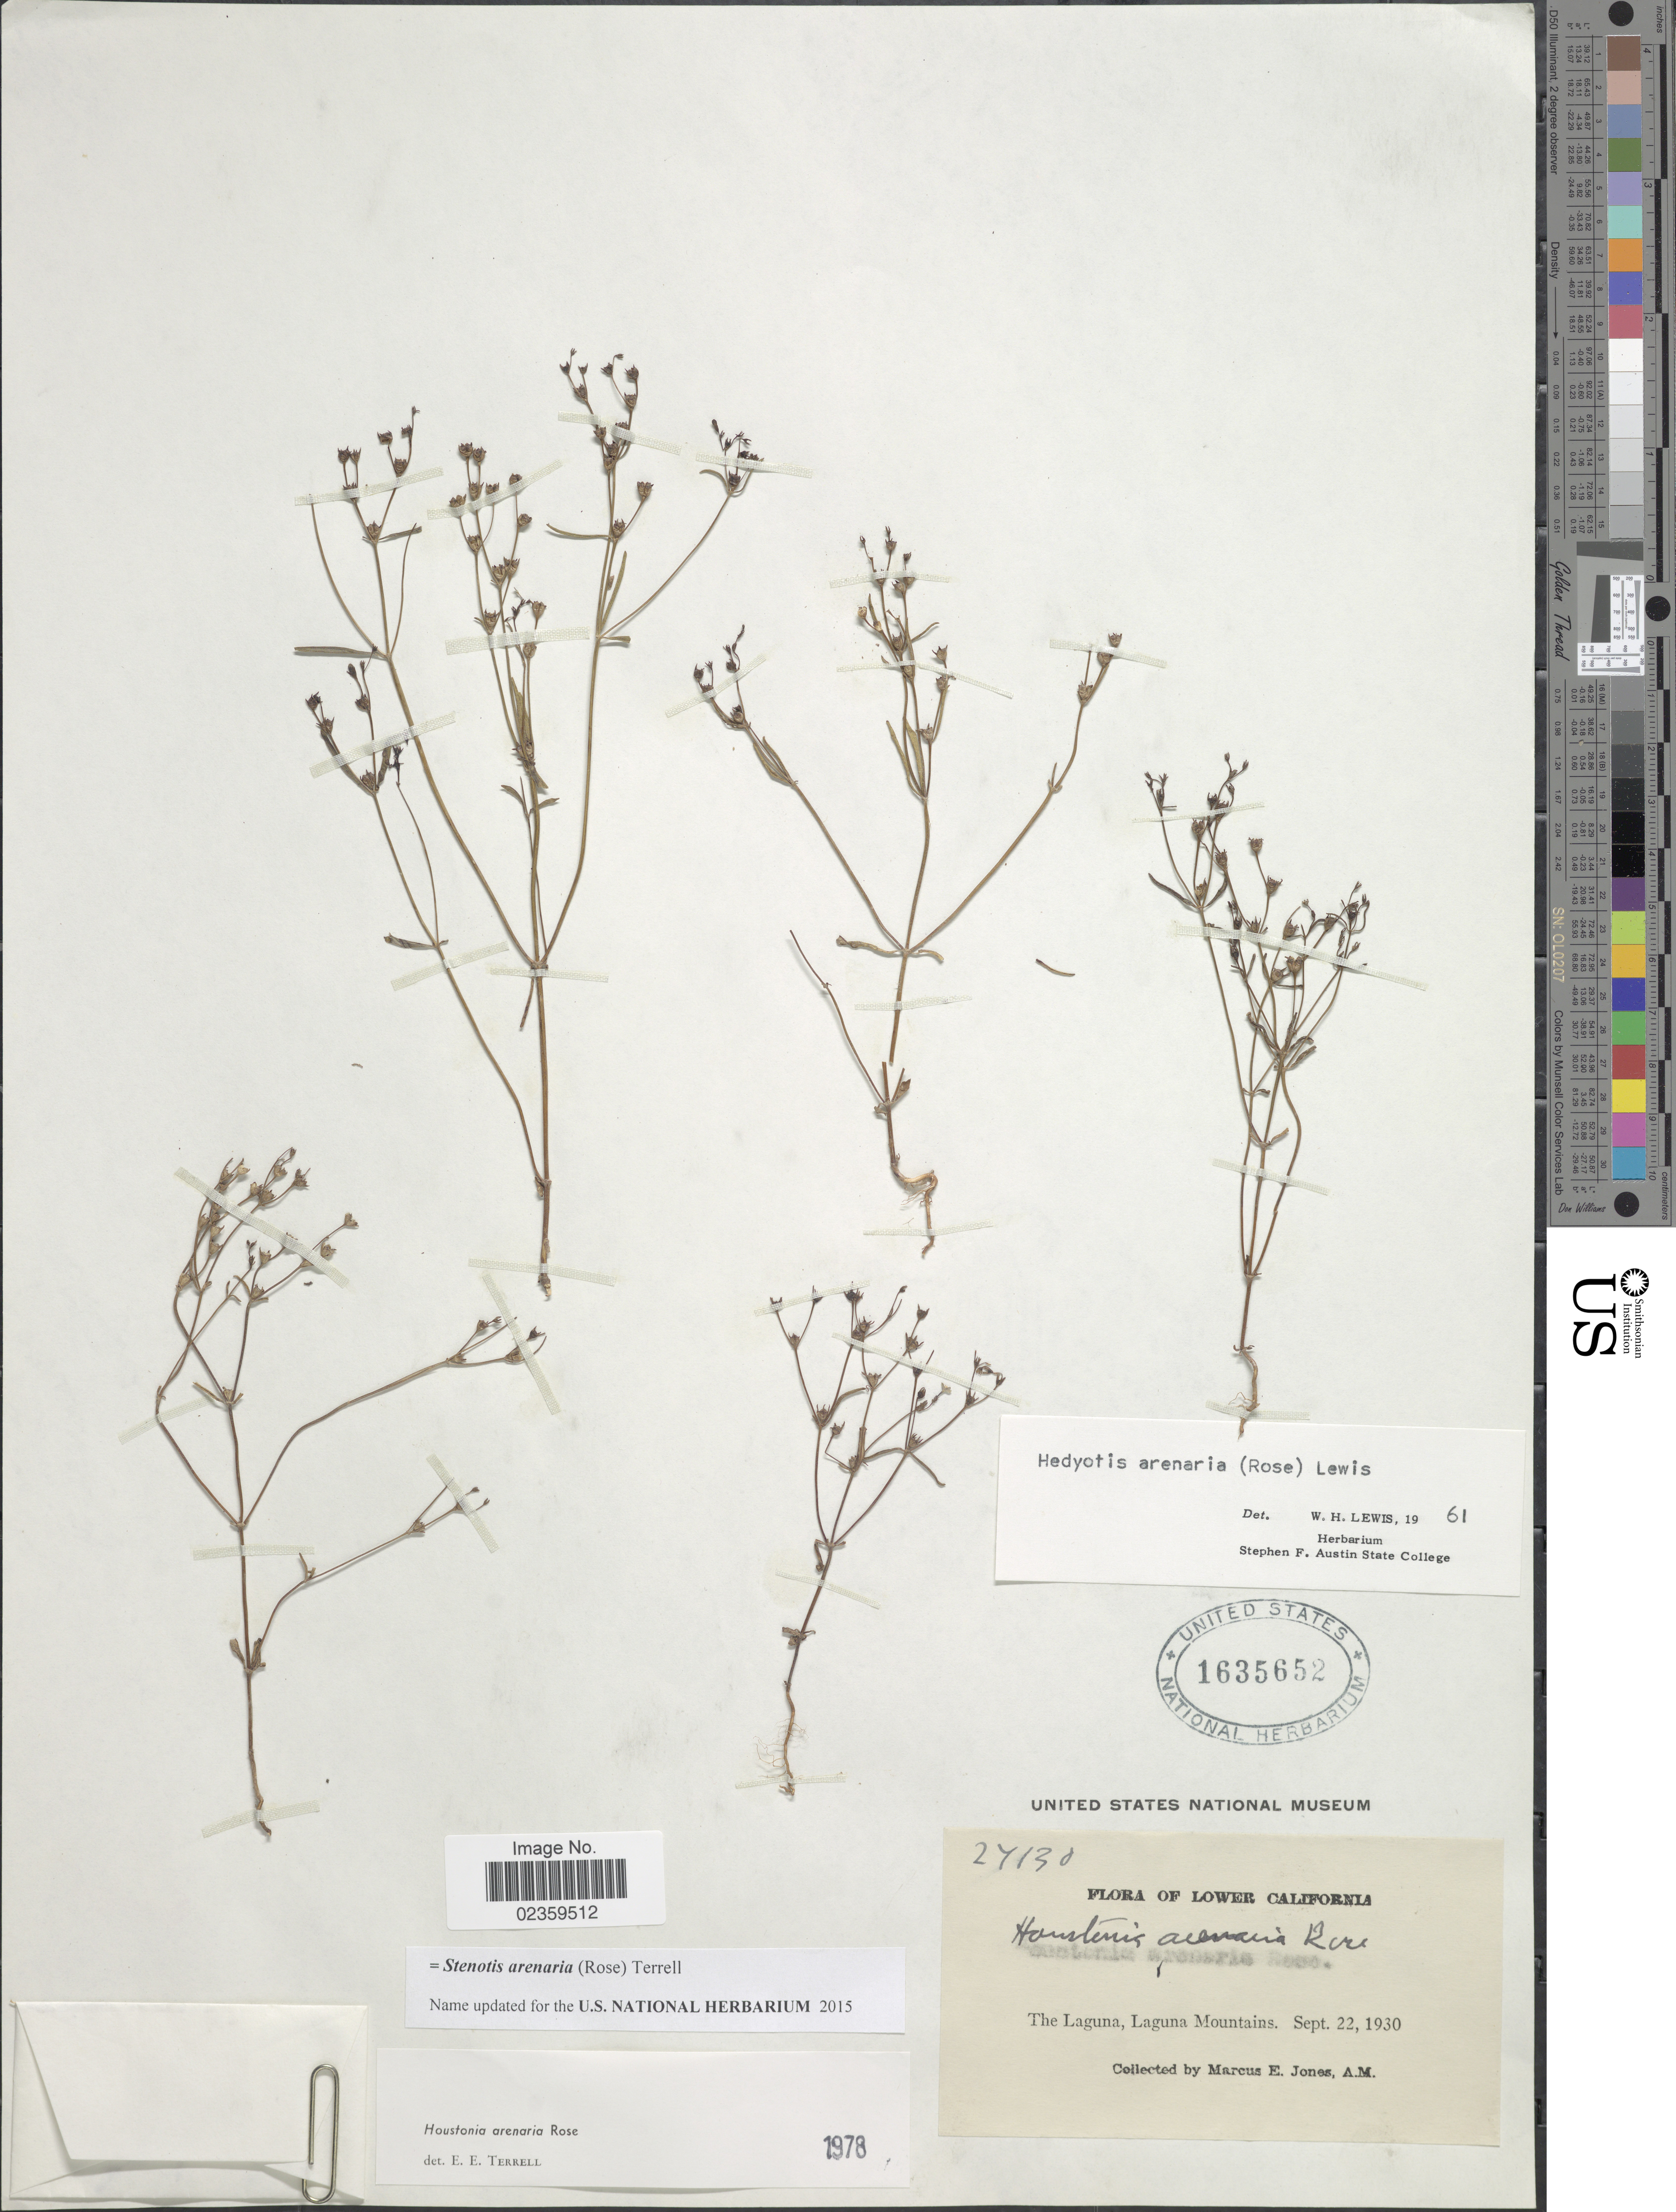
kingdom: Plantae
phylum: Tracheophyta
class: Magnoliopsida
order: Gentianales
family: Rubiaceae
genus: Stenotis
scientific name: Stenotis arenaria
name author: (Rose) Terrell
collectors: M. E. Jones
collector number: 27130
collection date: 1930-09-22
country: Mexico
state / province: Baja California Norte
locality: Lower California. The Laguna, Laguna Mountains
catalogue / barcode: US 1635652